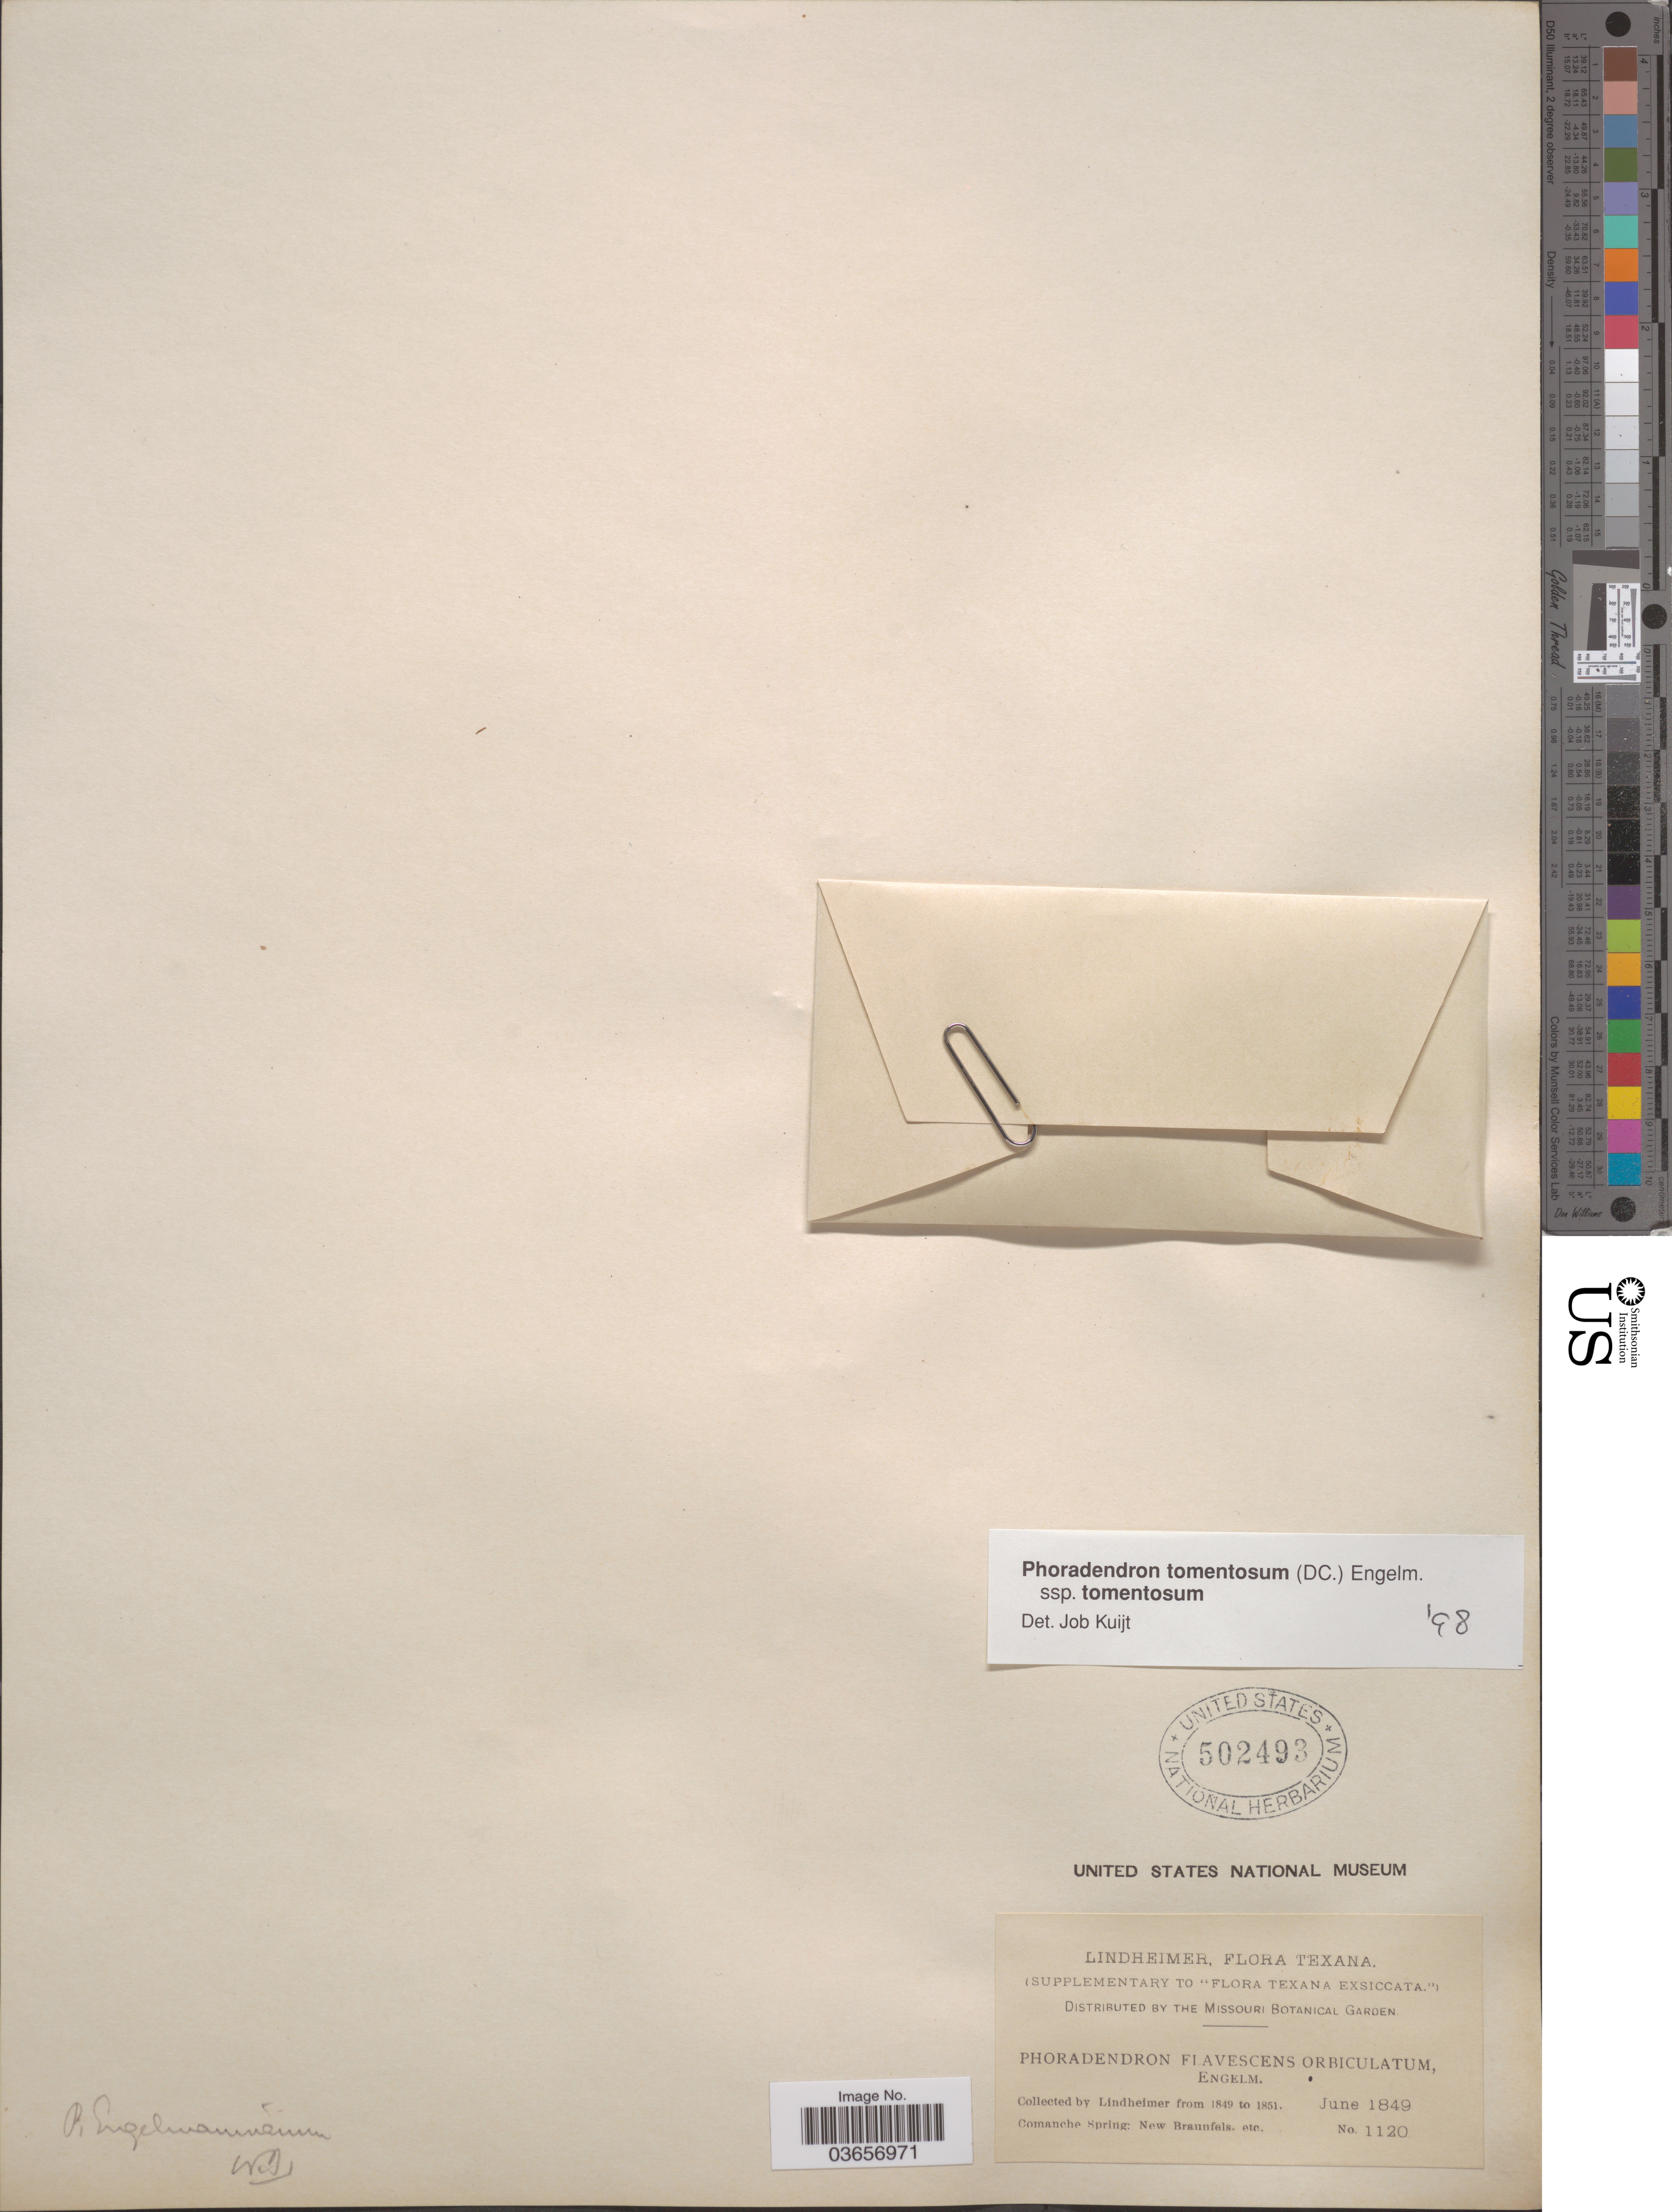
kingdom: Plantae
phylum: Tracheophyta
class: Magnoliopsida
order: Santalales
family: Viscaceae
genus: Phoradendron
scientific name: Phoradendron tomentosum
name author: DC.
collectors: -. Lindheimer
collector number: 1120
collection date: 1849-06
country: United States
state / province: Texas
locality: Comanche Spring: New Braunfels. etc.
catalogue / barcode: US 502493